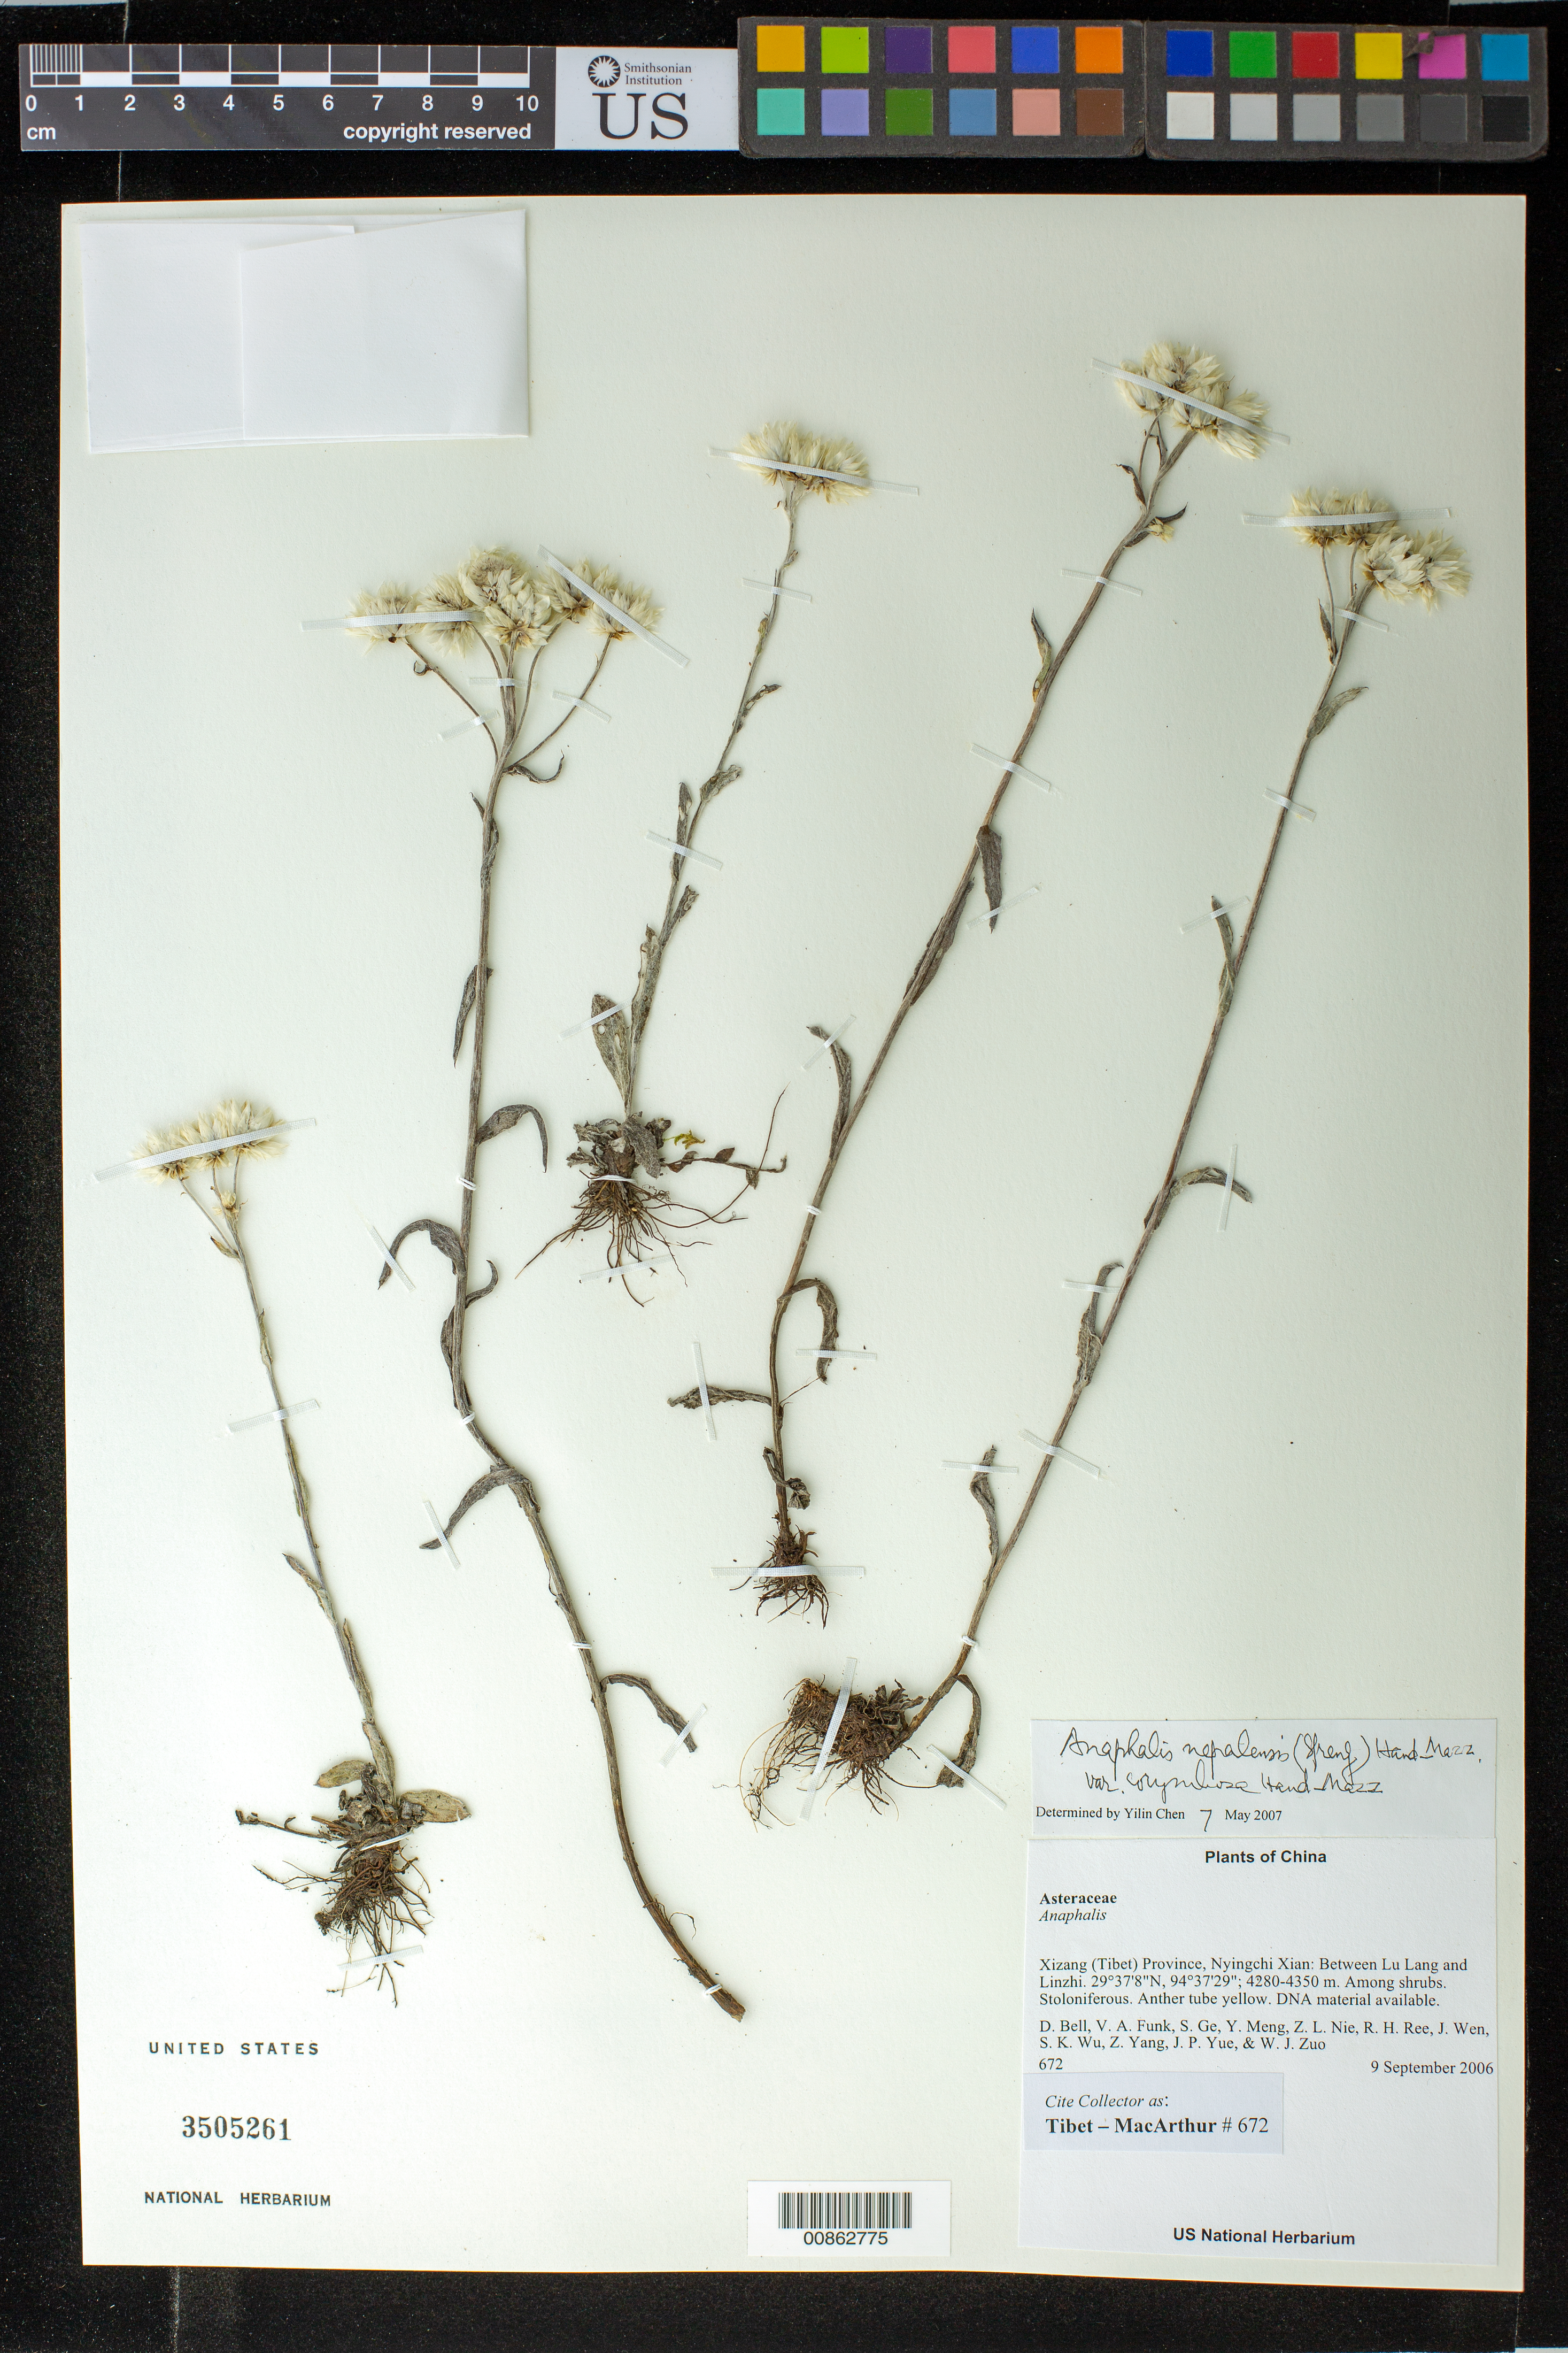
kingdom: Plantae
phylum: Tracheophyta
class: Magnoliopsida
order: Asterales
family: Asteraceae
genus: Anaphalis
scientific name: Anaphalis nepalensis var. corymbosa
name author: (É. Bureau & Franch.) Hand.-Mazz.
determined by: Yilin Chen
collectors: Tibet-MacArthur, D. A. Bell, V. Funk, S. Ge, Y. Meng, Z. Nie, R. Ree, J. Wen, S. K. Wu, Z. Yang, J. Yue & W. Zuo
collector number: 672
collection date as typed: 09 Sep 2006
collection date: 2006-09-09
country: China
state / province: Xizang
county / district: Nyingchi Xian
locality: Between Lu Lang and Linzhi.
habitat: Grazed slope with scattered Salix, Juniperus, and various shrubs including Berberis, Sorbus, and Ribes. Among shrubs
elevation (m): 4280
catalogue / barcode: US 3505261